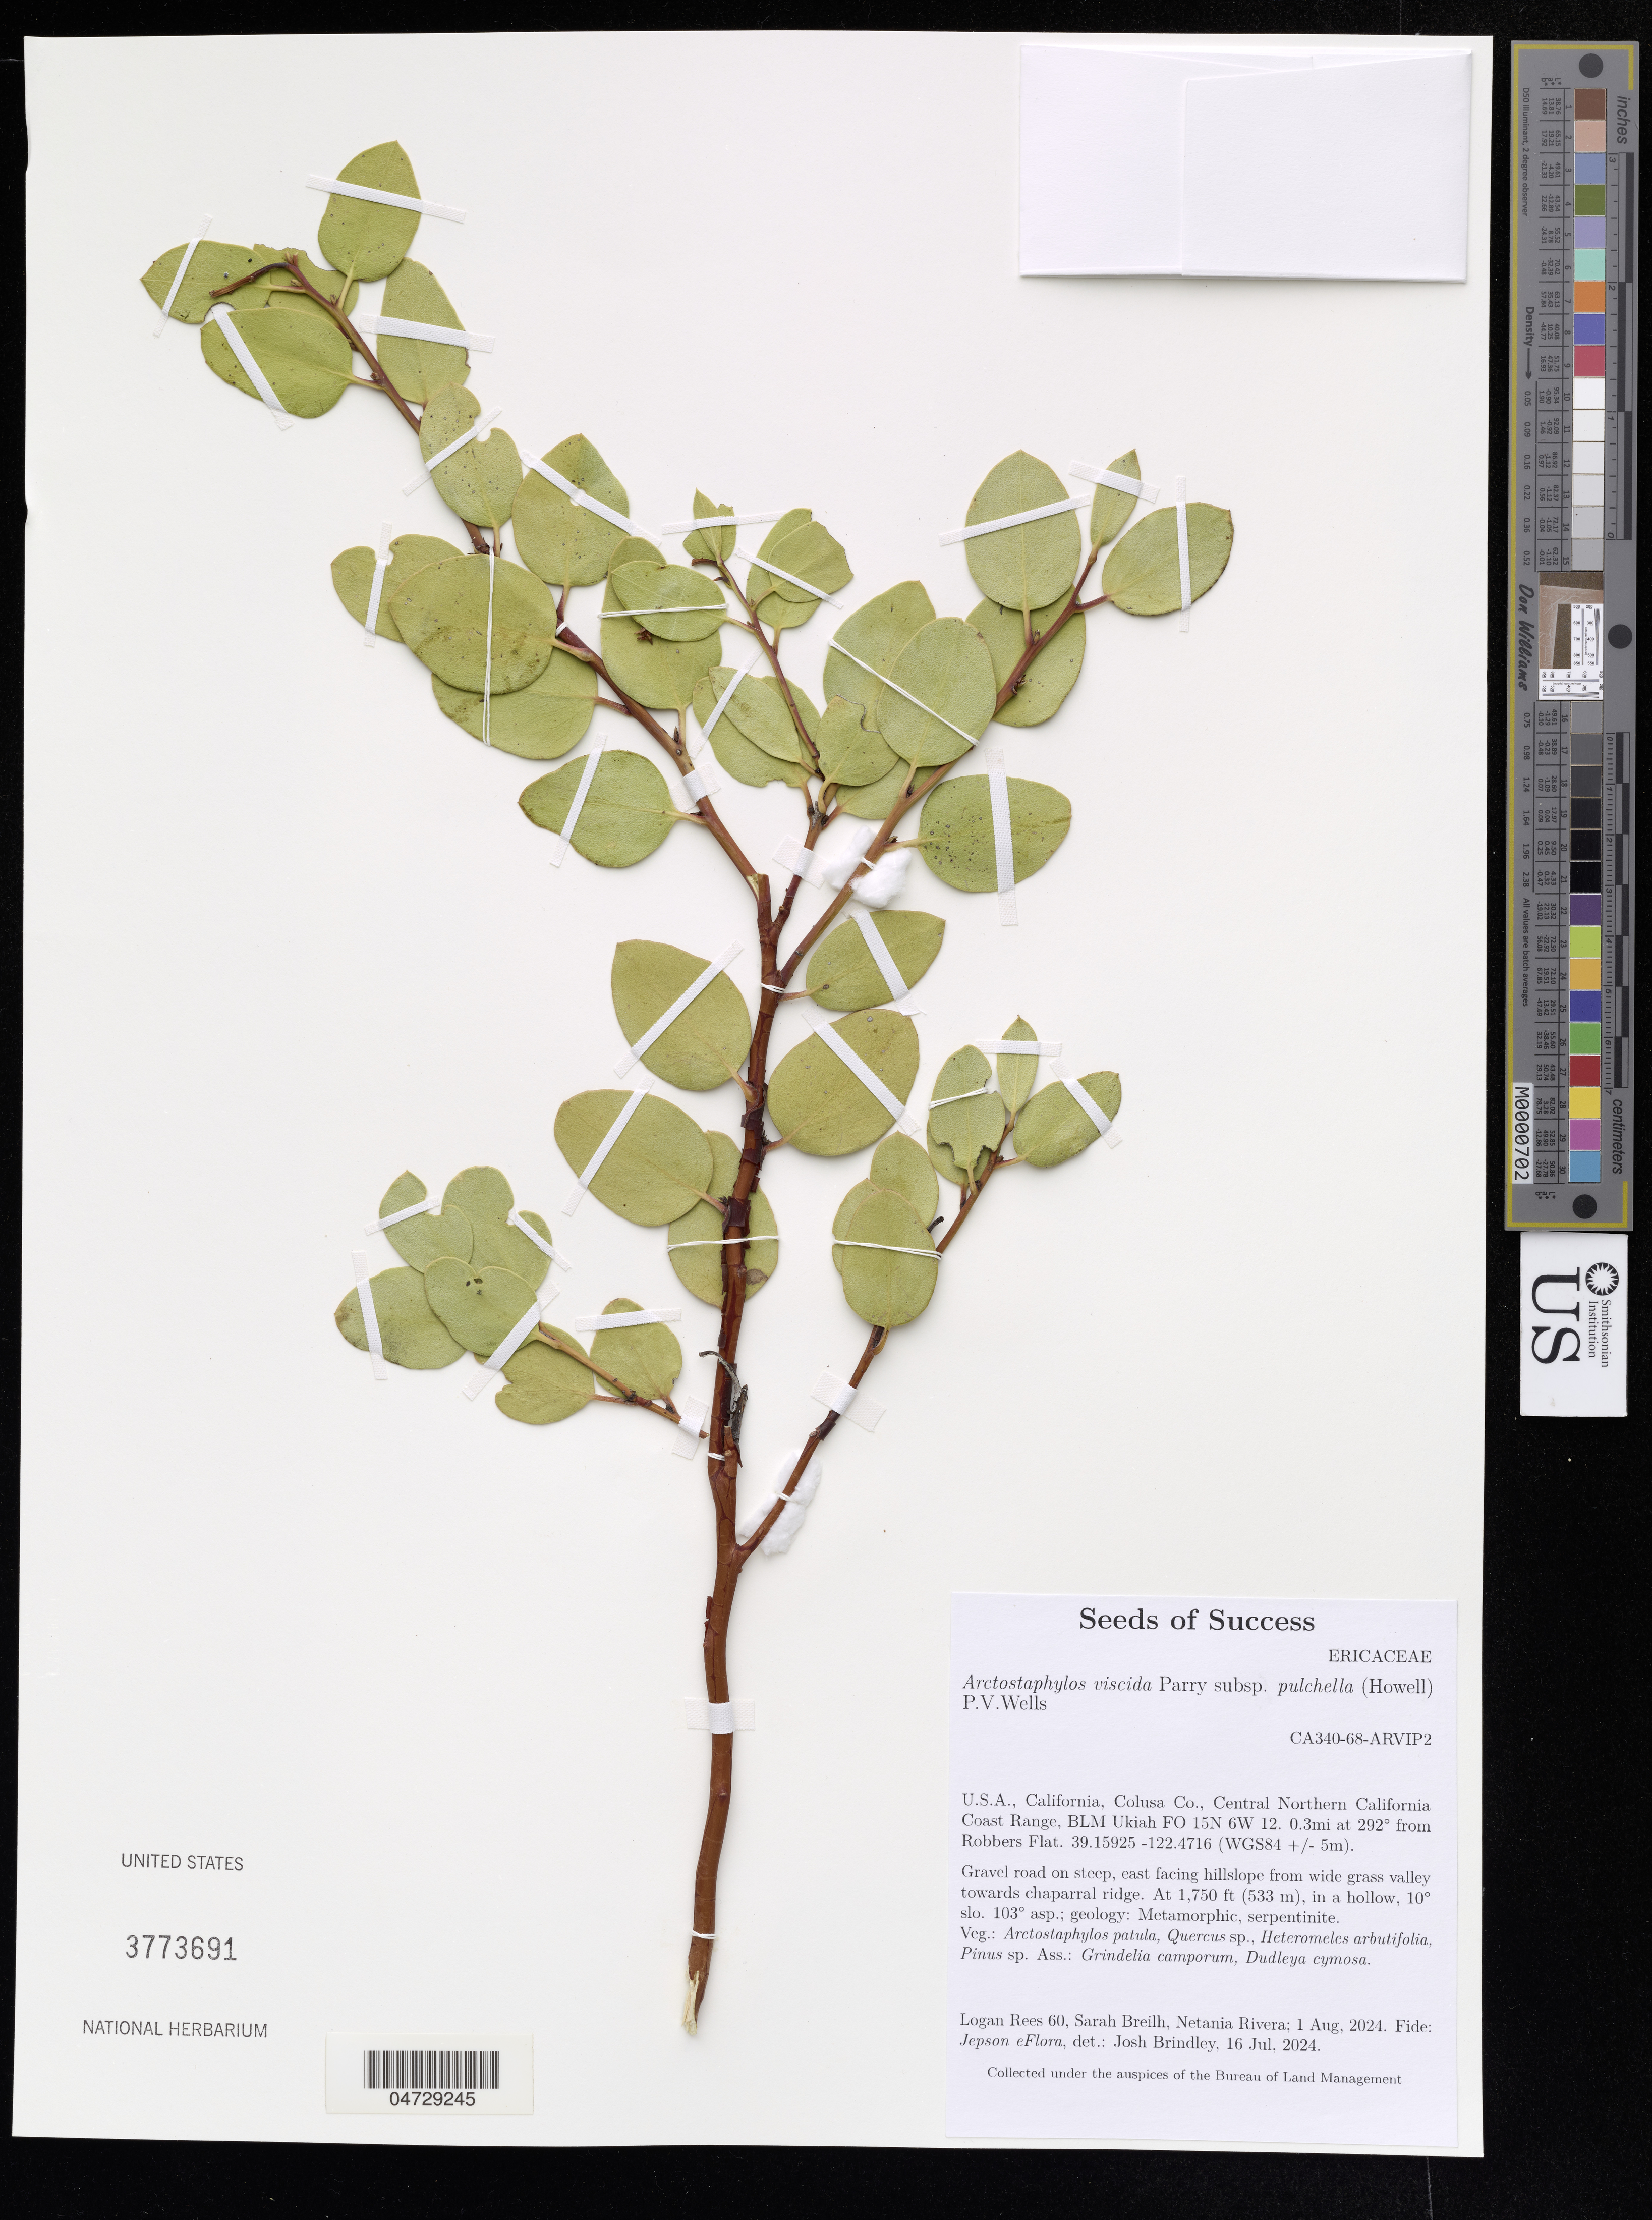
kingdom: Plantae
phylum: Tracheophyta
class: Magnoliopsida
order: Ericales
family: Ericaceae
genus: Arctostaphylos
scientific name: Arctostaphylos viscida subsp. pulchella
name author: (Howell) P.V. Wells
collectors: L. Rees, S. Breilh & N. Rivera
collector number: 60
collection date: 2024-08-01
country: United States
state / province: California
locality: Colusa Co., Central Northern California Coast Range, BLM Ukiah FO 15N 6W 12. 0.3mi at 292° from Robbers Flat. (WGS84 +/- 5m).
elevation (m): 533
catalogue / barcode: US 3773691